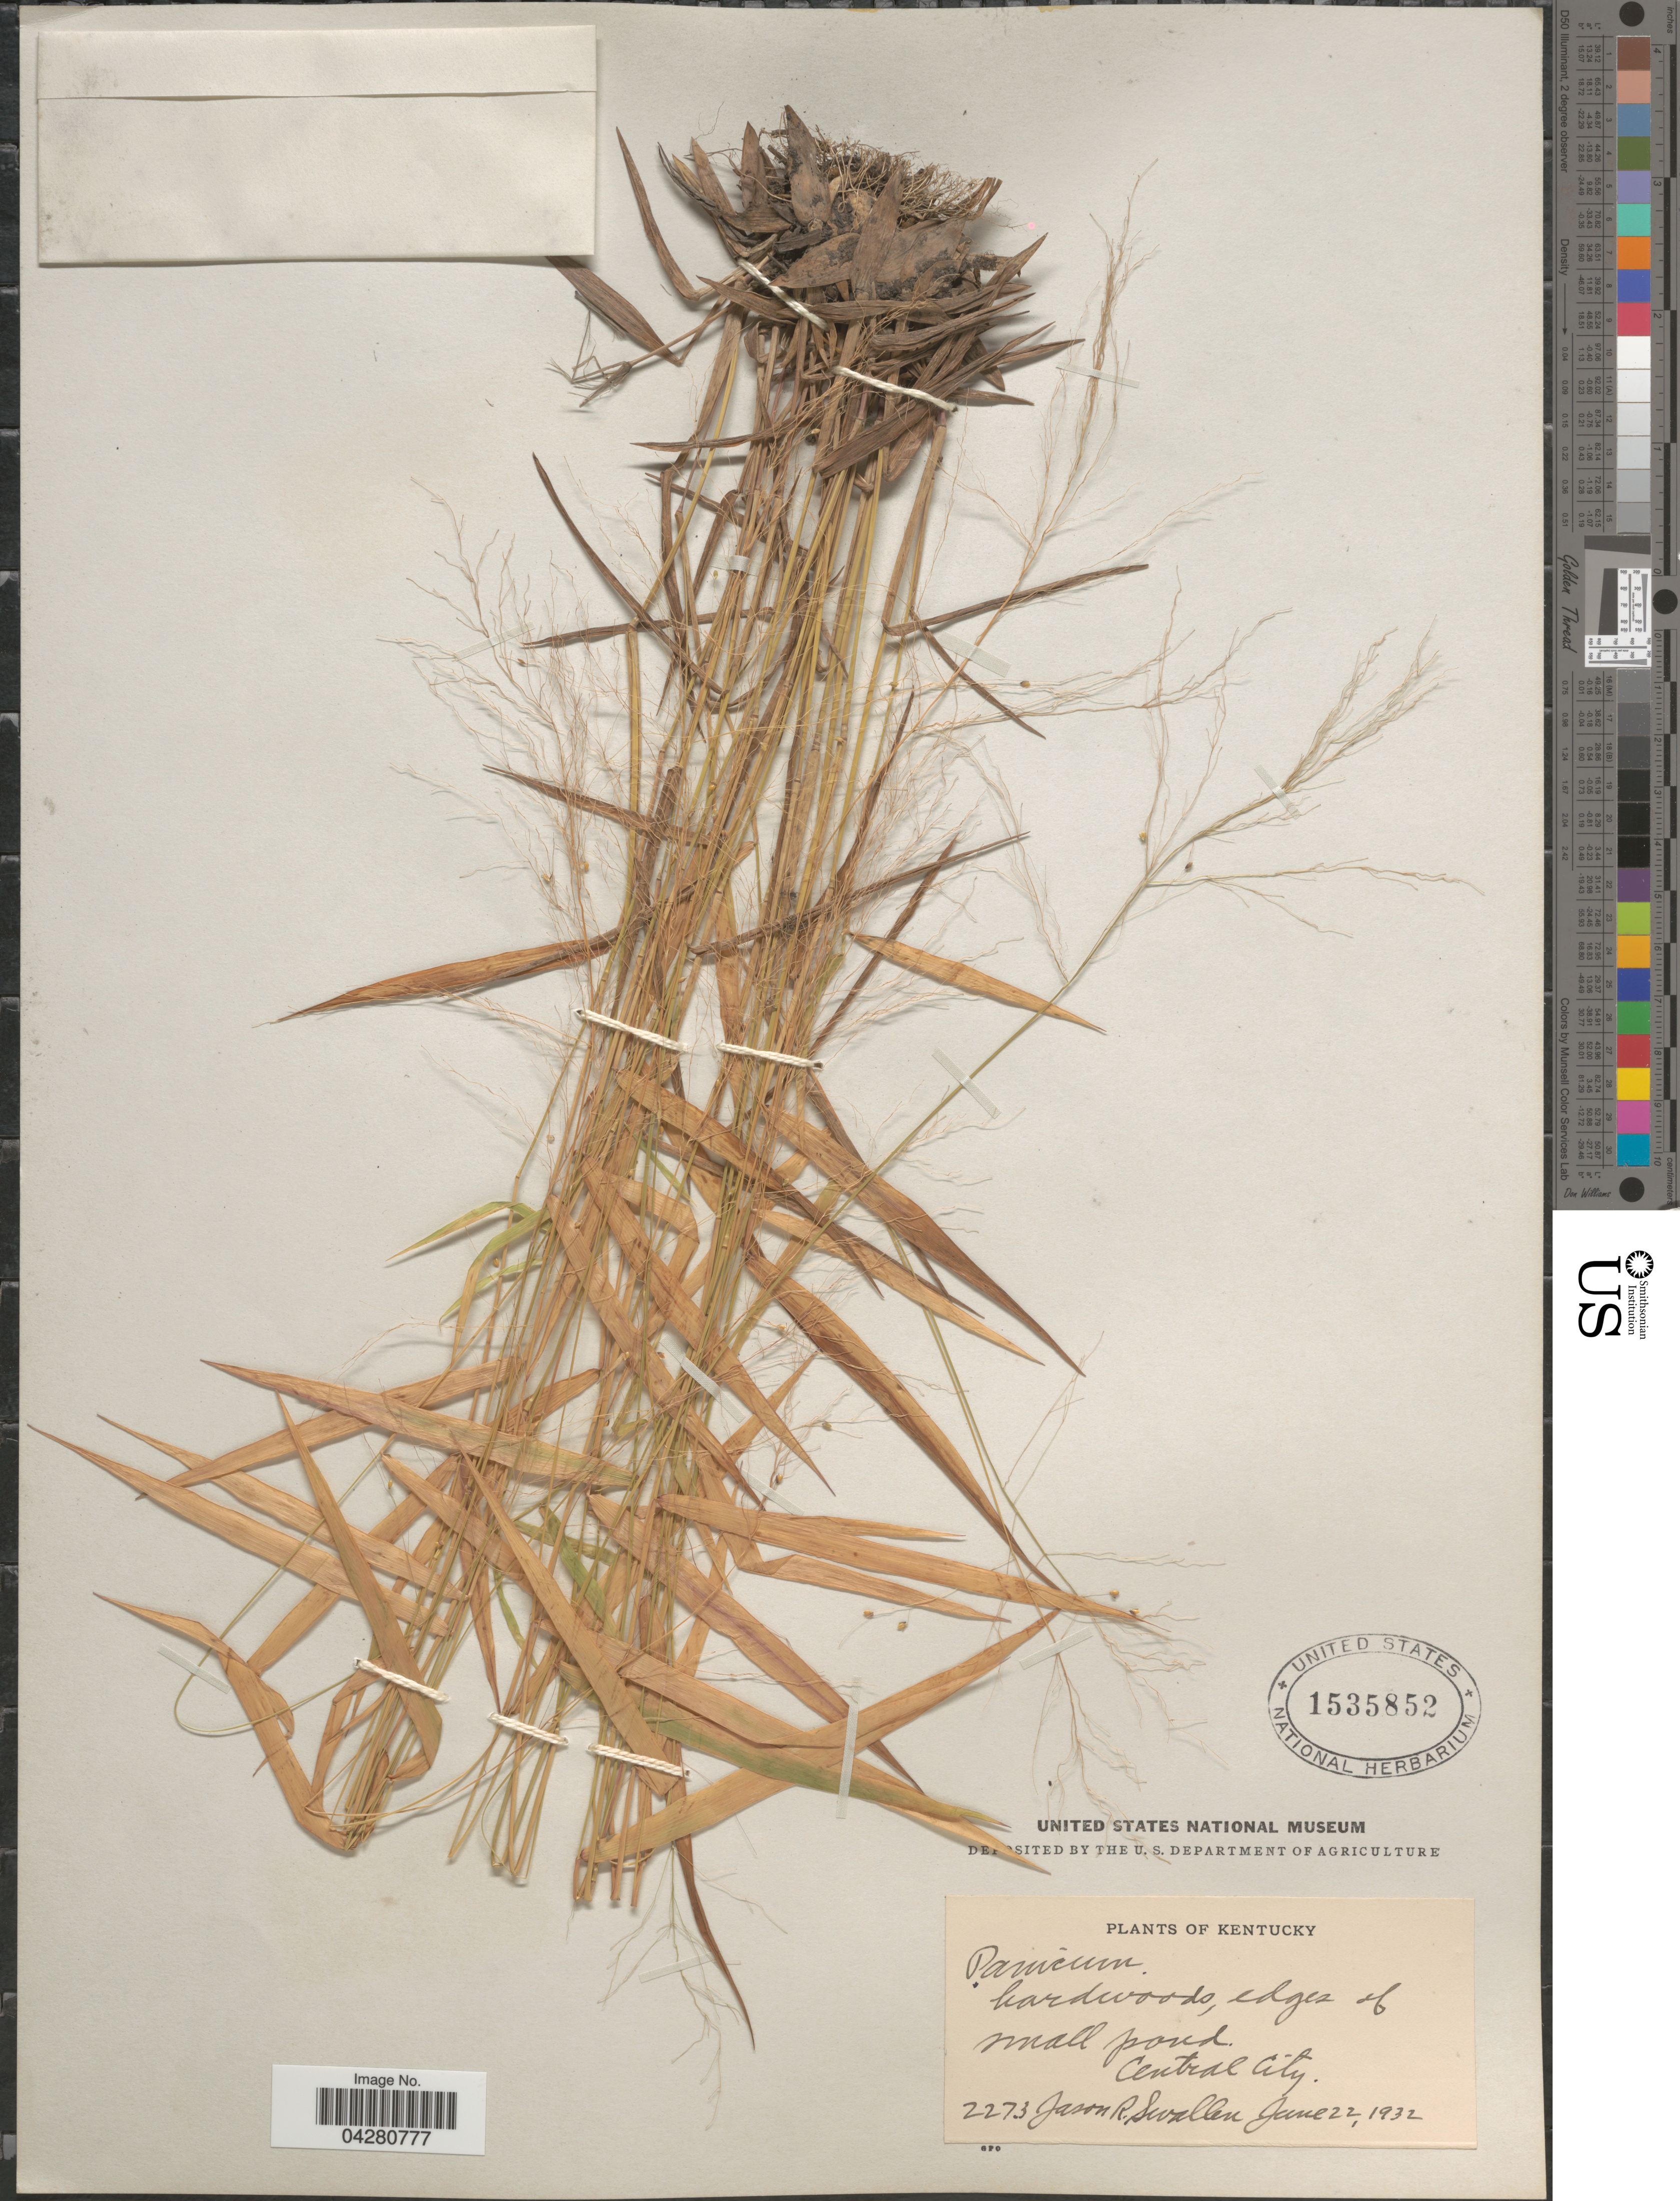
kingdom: Plantae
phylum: Tracheophyta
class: Liliopsida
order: Poales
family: Poaceae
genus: Dichanthelium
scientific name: Dichanthelium dichotomum var. dichotomum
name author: (L.) Gould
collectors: J. R. Swallen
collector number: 2273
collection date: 1932-06-22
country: United States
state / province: Kentucky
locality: Hardwoods, edges of small pond. Central City.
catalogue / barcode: US 1535852